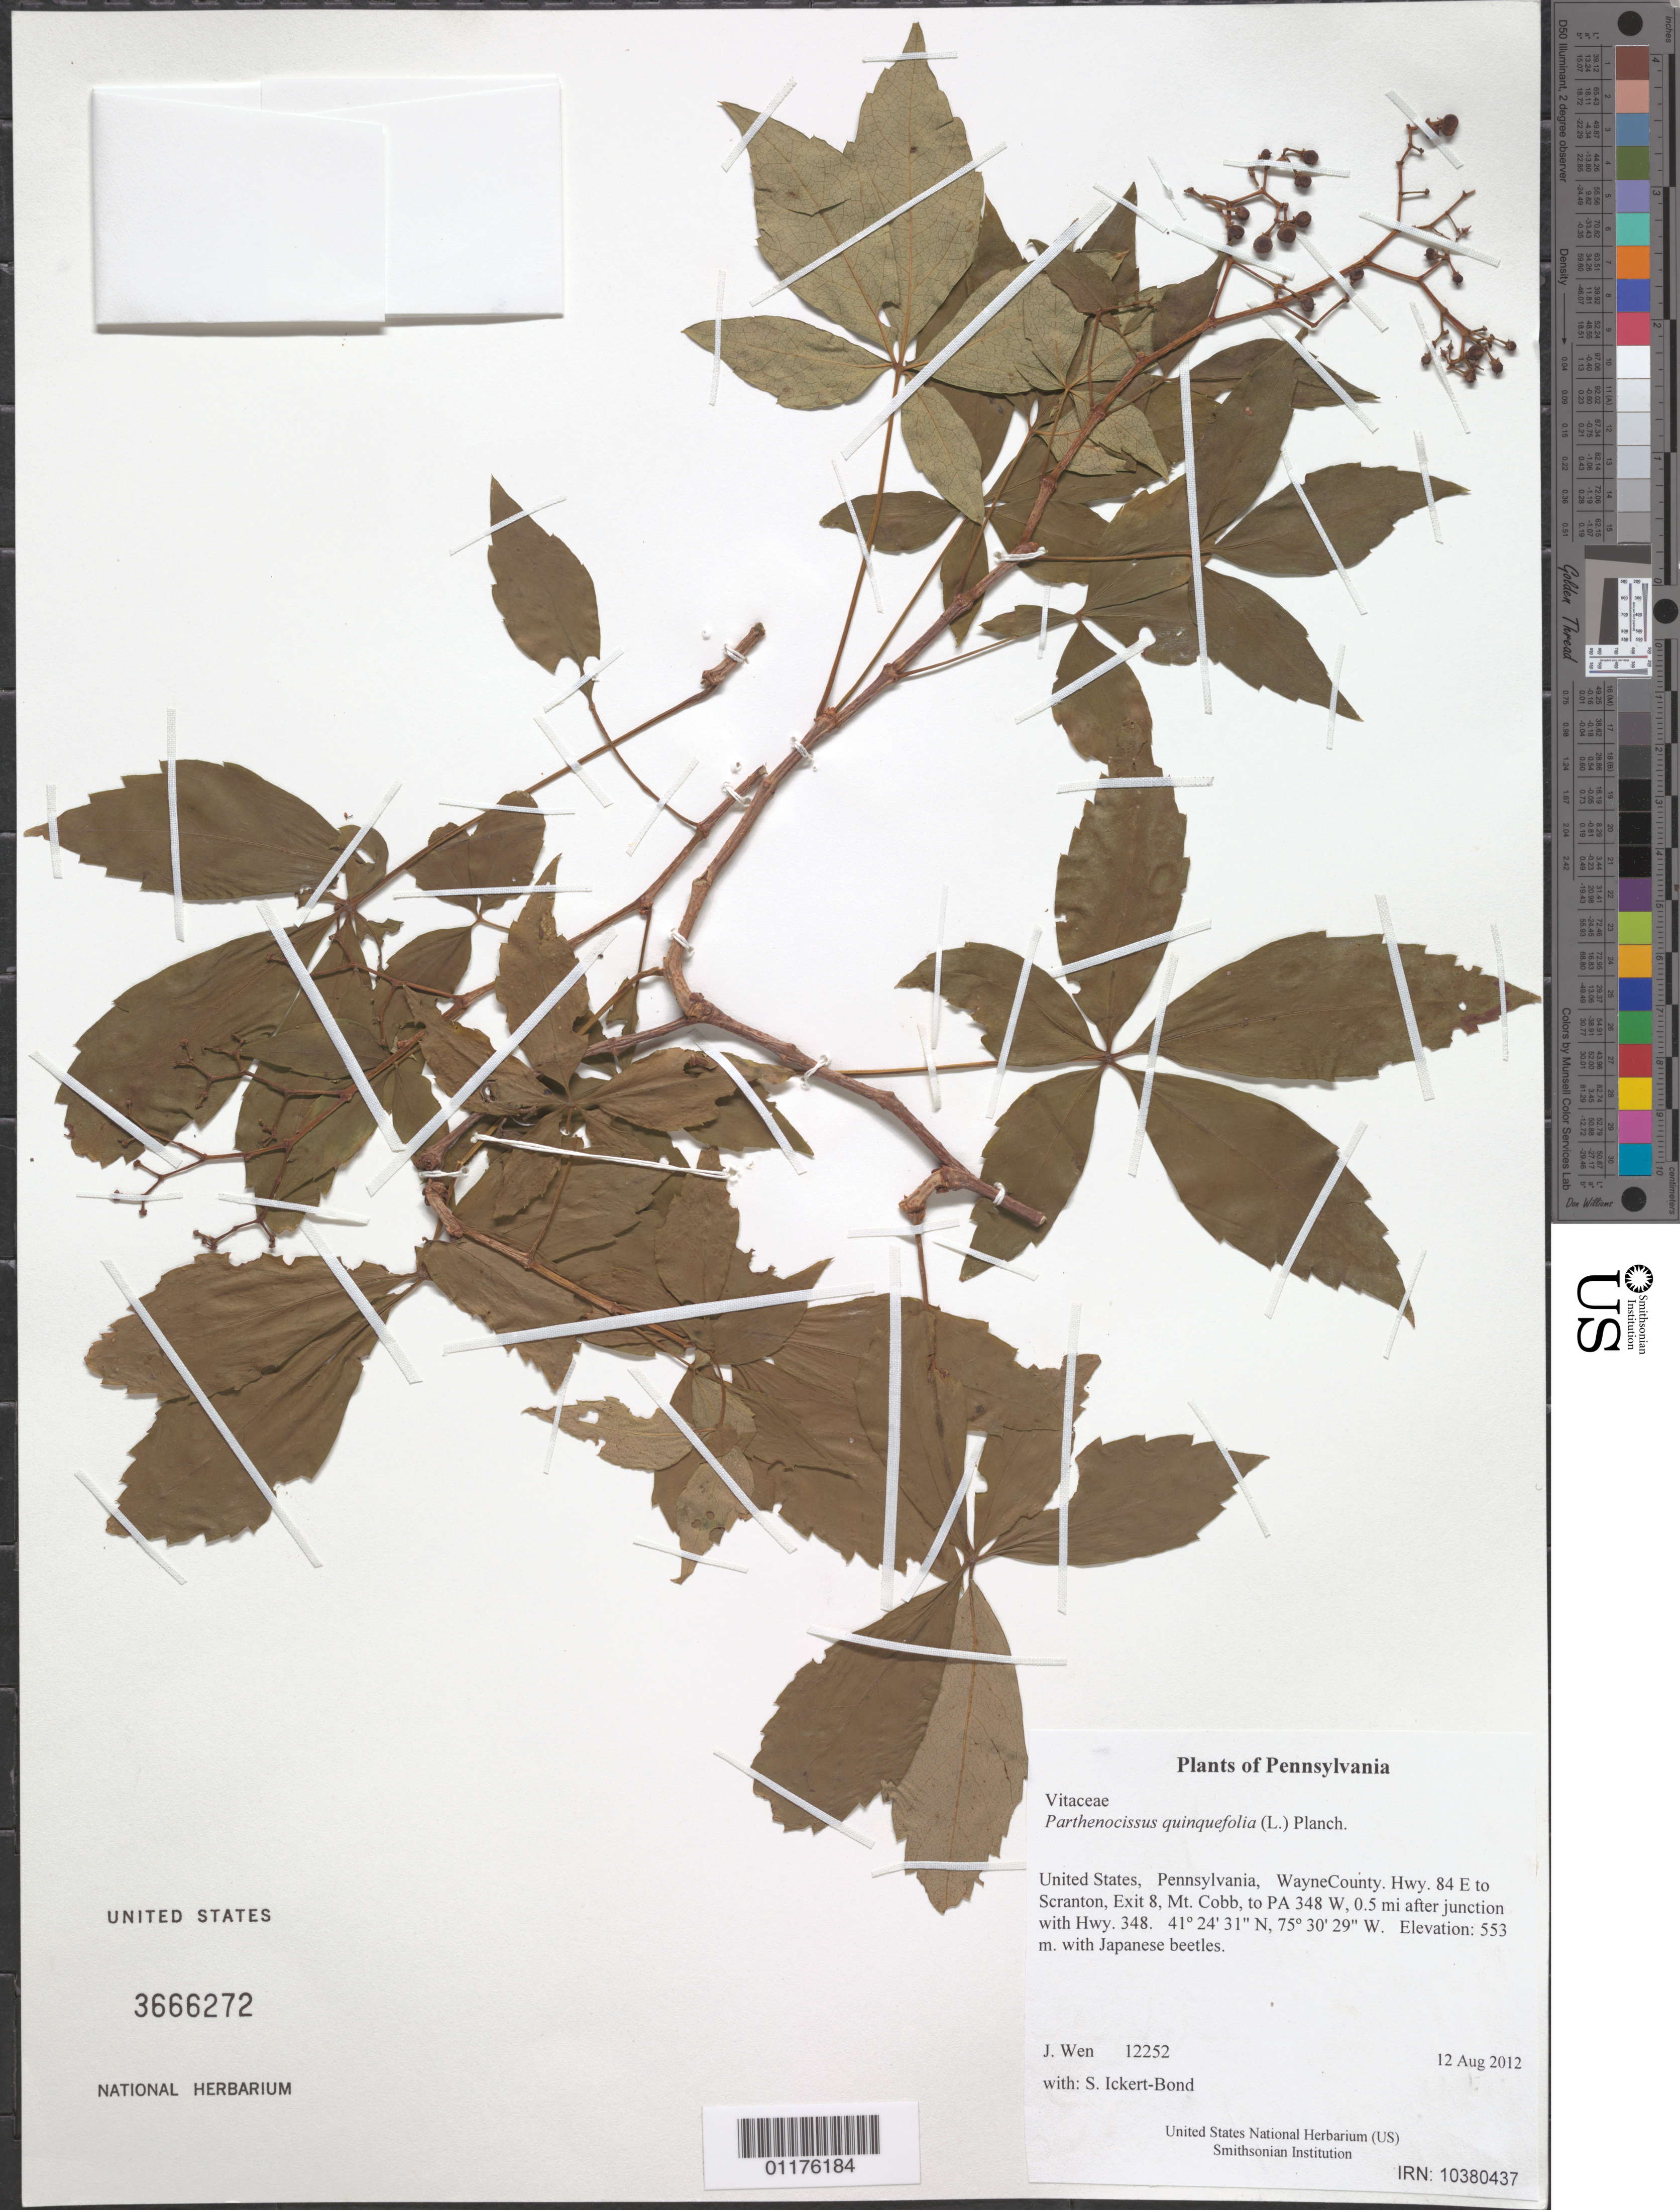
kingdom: Plantae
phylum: Tracheophyta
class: Magnoliopsida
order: Vitales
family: Vitaceae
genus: Parthenocissus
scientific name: Parthenocissus quinquefolia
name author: (L.) Planch.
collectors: J. Wen & S. Ickert-Bond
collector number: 12252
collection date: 2012-08-12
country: United States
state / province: Pennsylvania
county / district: WayneCounty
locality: Hwy. 84 E to Scranton, Exit 8, Mt. Cobb, to PA 348 W, 0.5 mi after junction with Hwy. 348.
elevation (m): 553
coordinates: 41 24.513 N, 75 30.481 W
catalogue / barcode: US 3666272